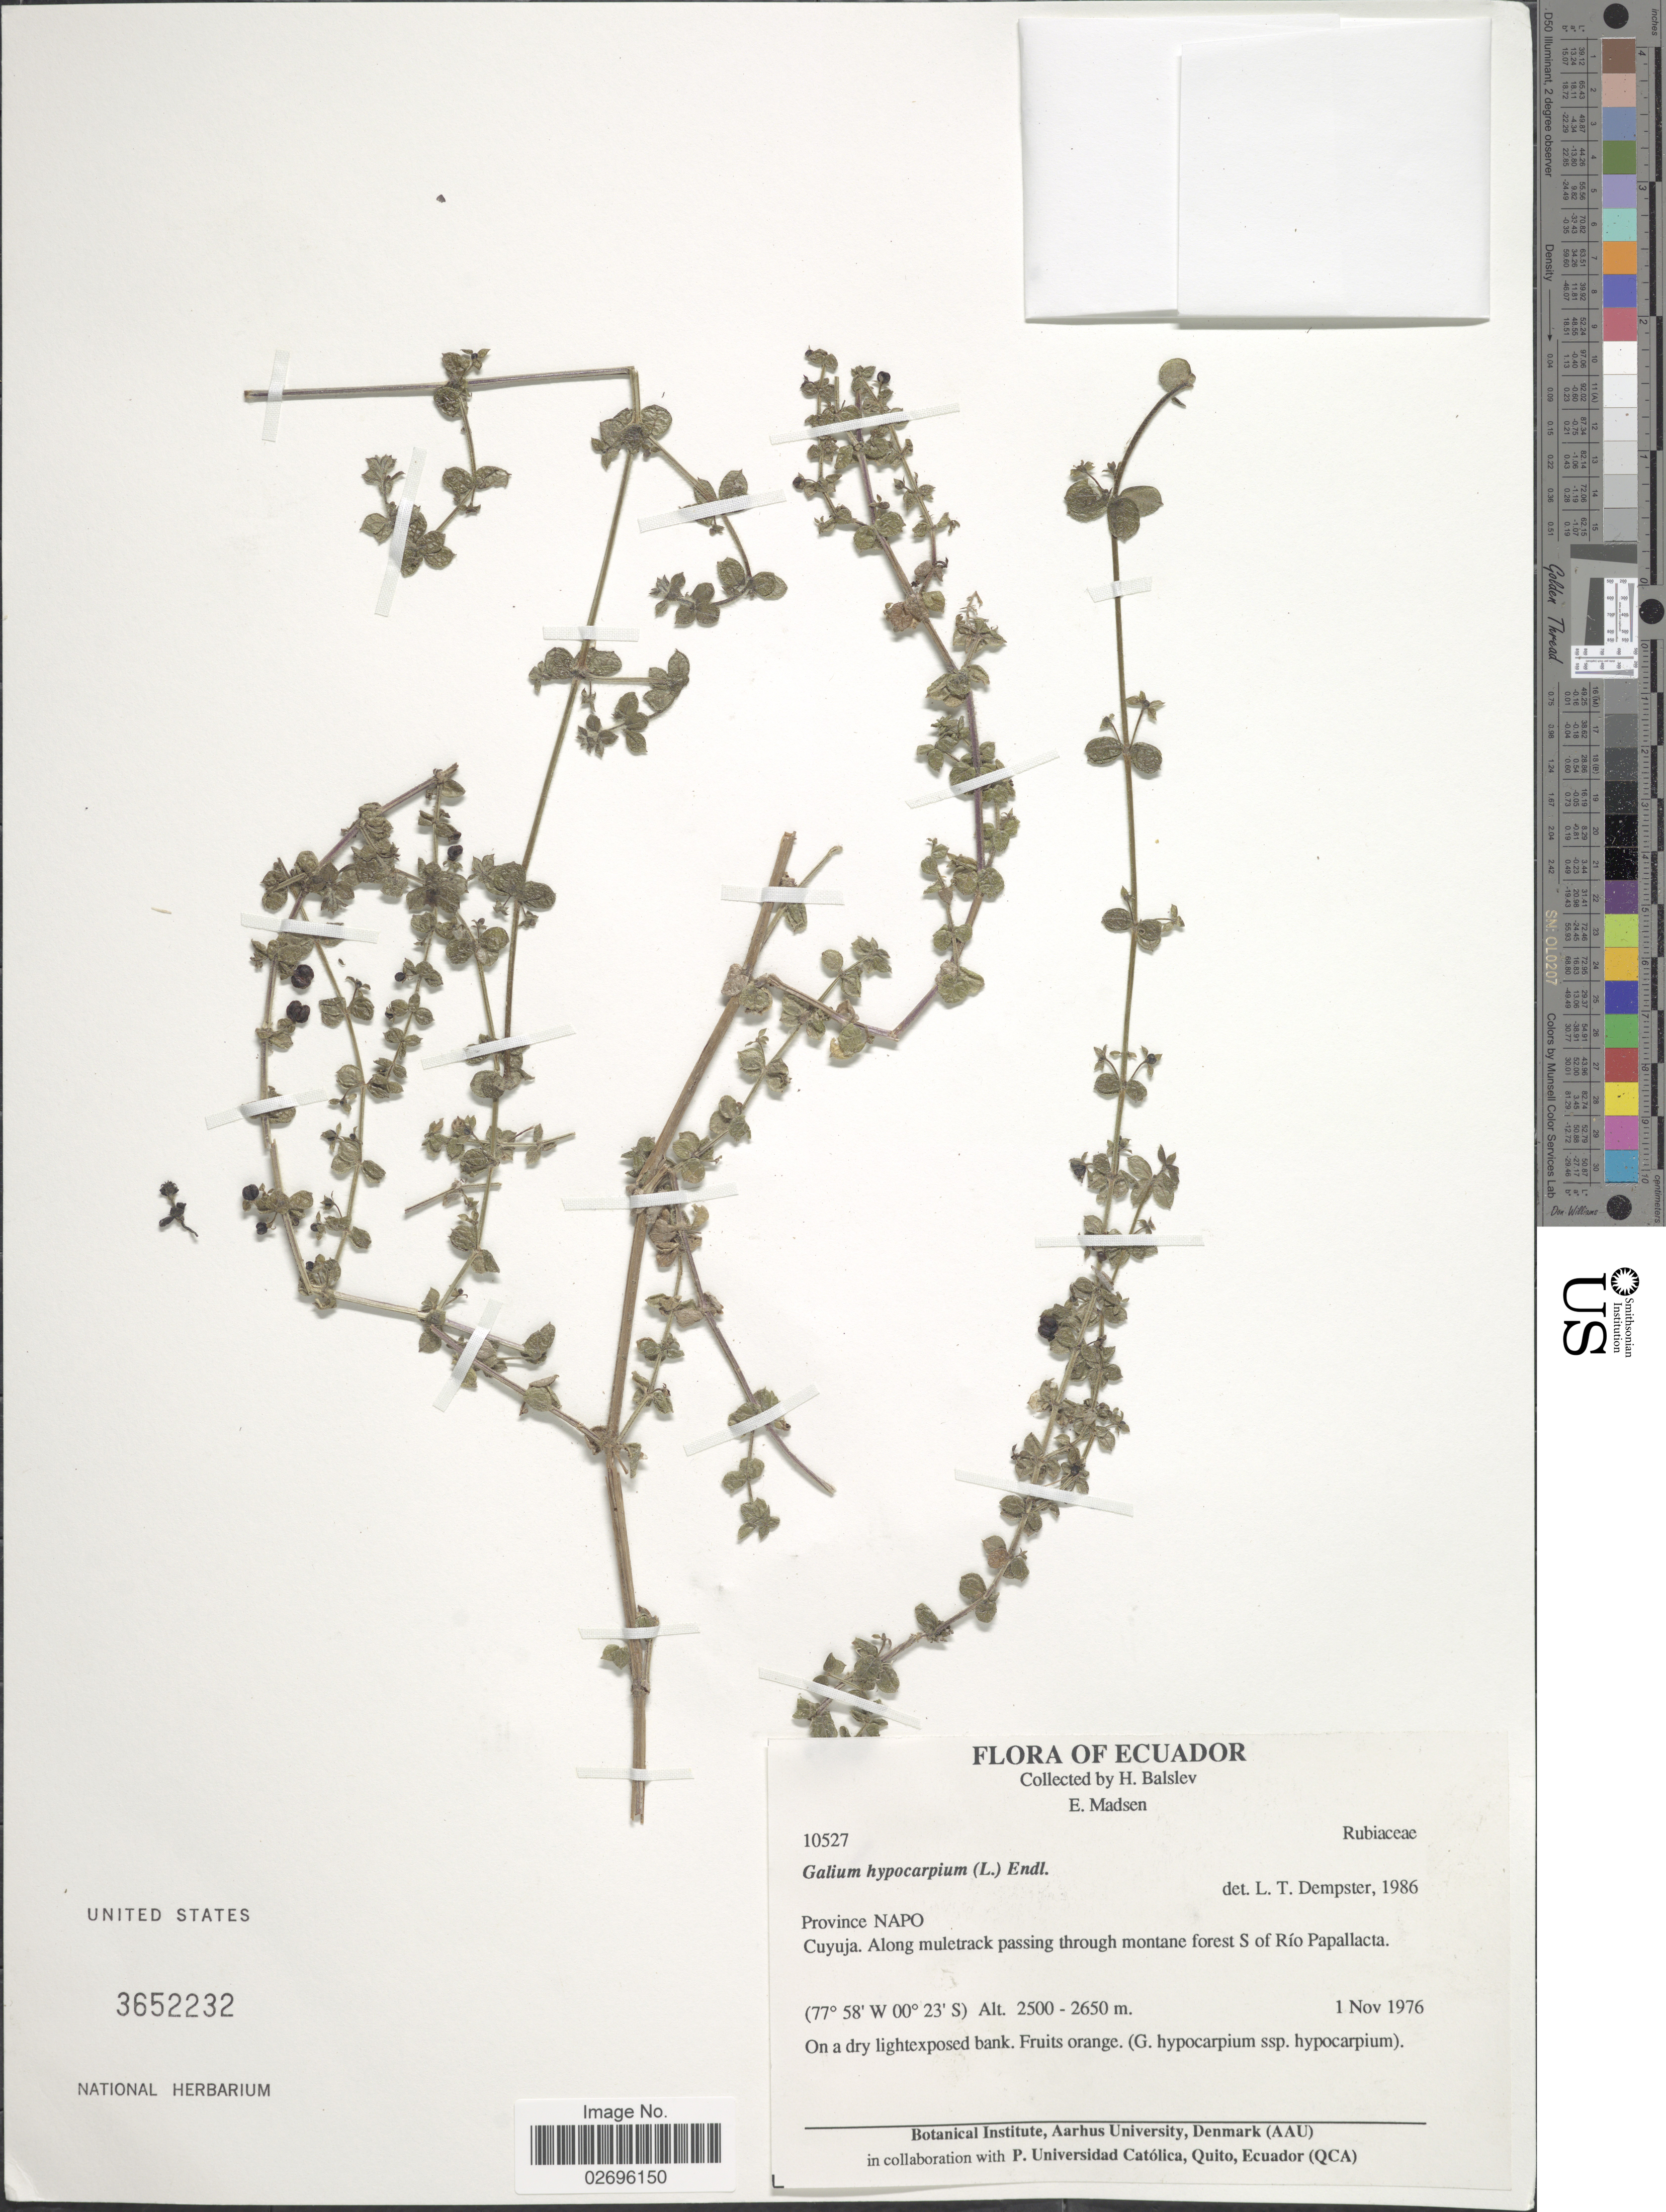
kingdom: Plantae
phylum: Tracheophyta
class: Magnoliopsida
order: Gentianales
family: Rubiaceae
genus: Galium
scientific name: Galium hypocarpium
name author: (L.) Endl. ex Griseb.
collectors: H. Balslev & E. Madsen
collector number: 10527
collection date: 1976-11-01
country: Ecuador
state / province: Napo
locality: Cuyuja. Along muletrack passing through montane forest S of Río Papallacta.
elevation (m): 2500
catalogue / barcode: US 3652232